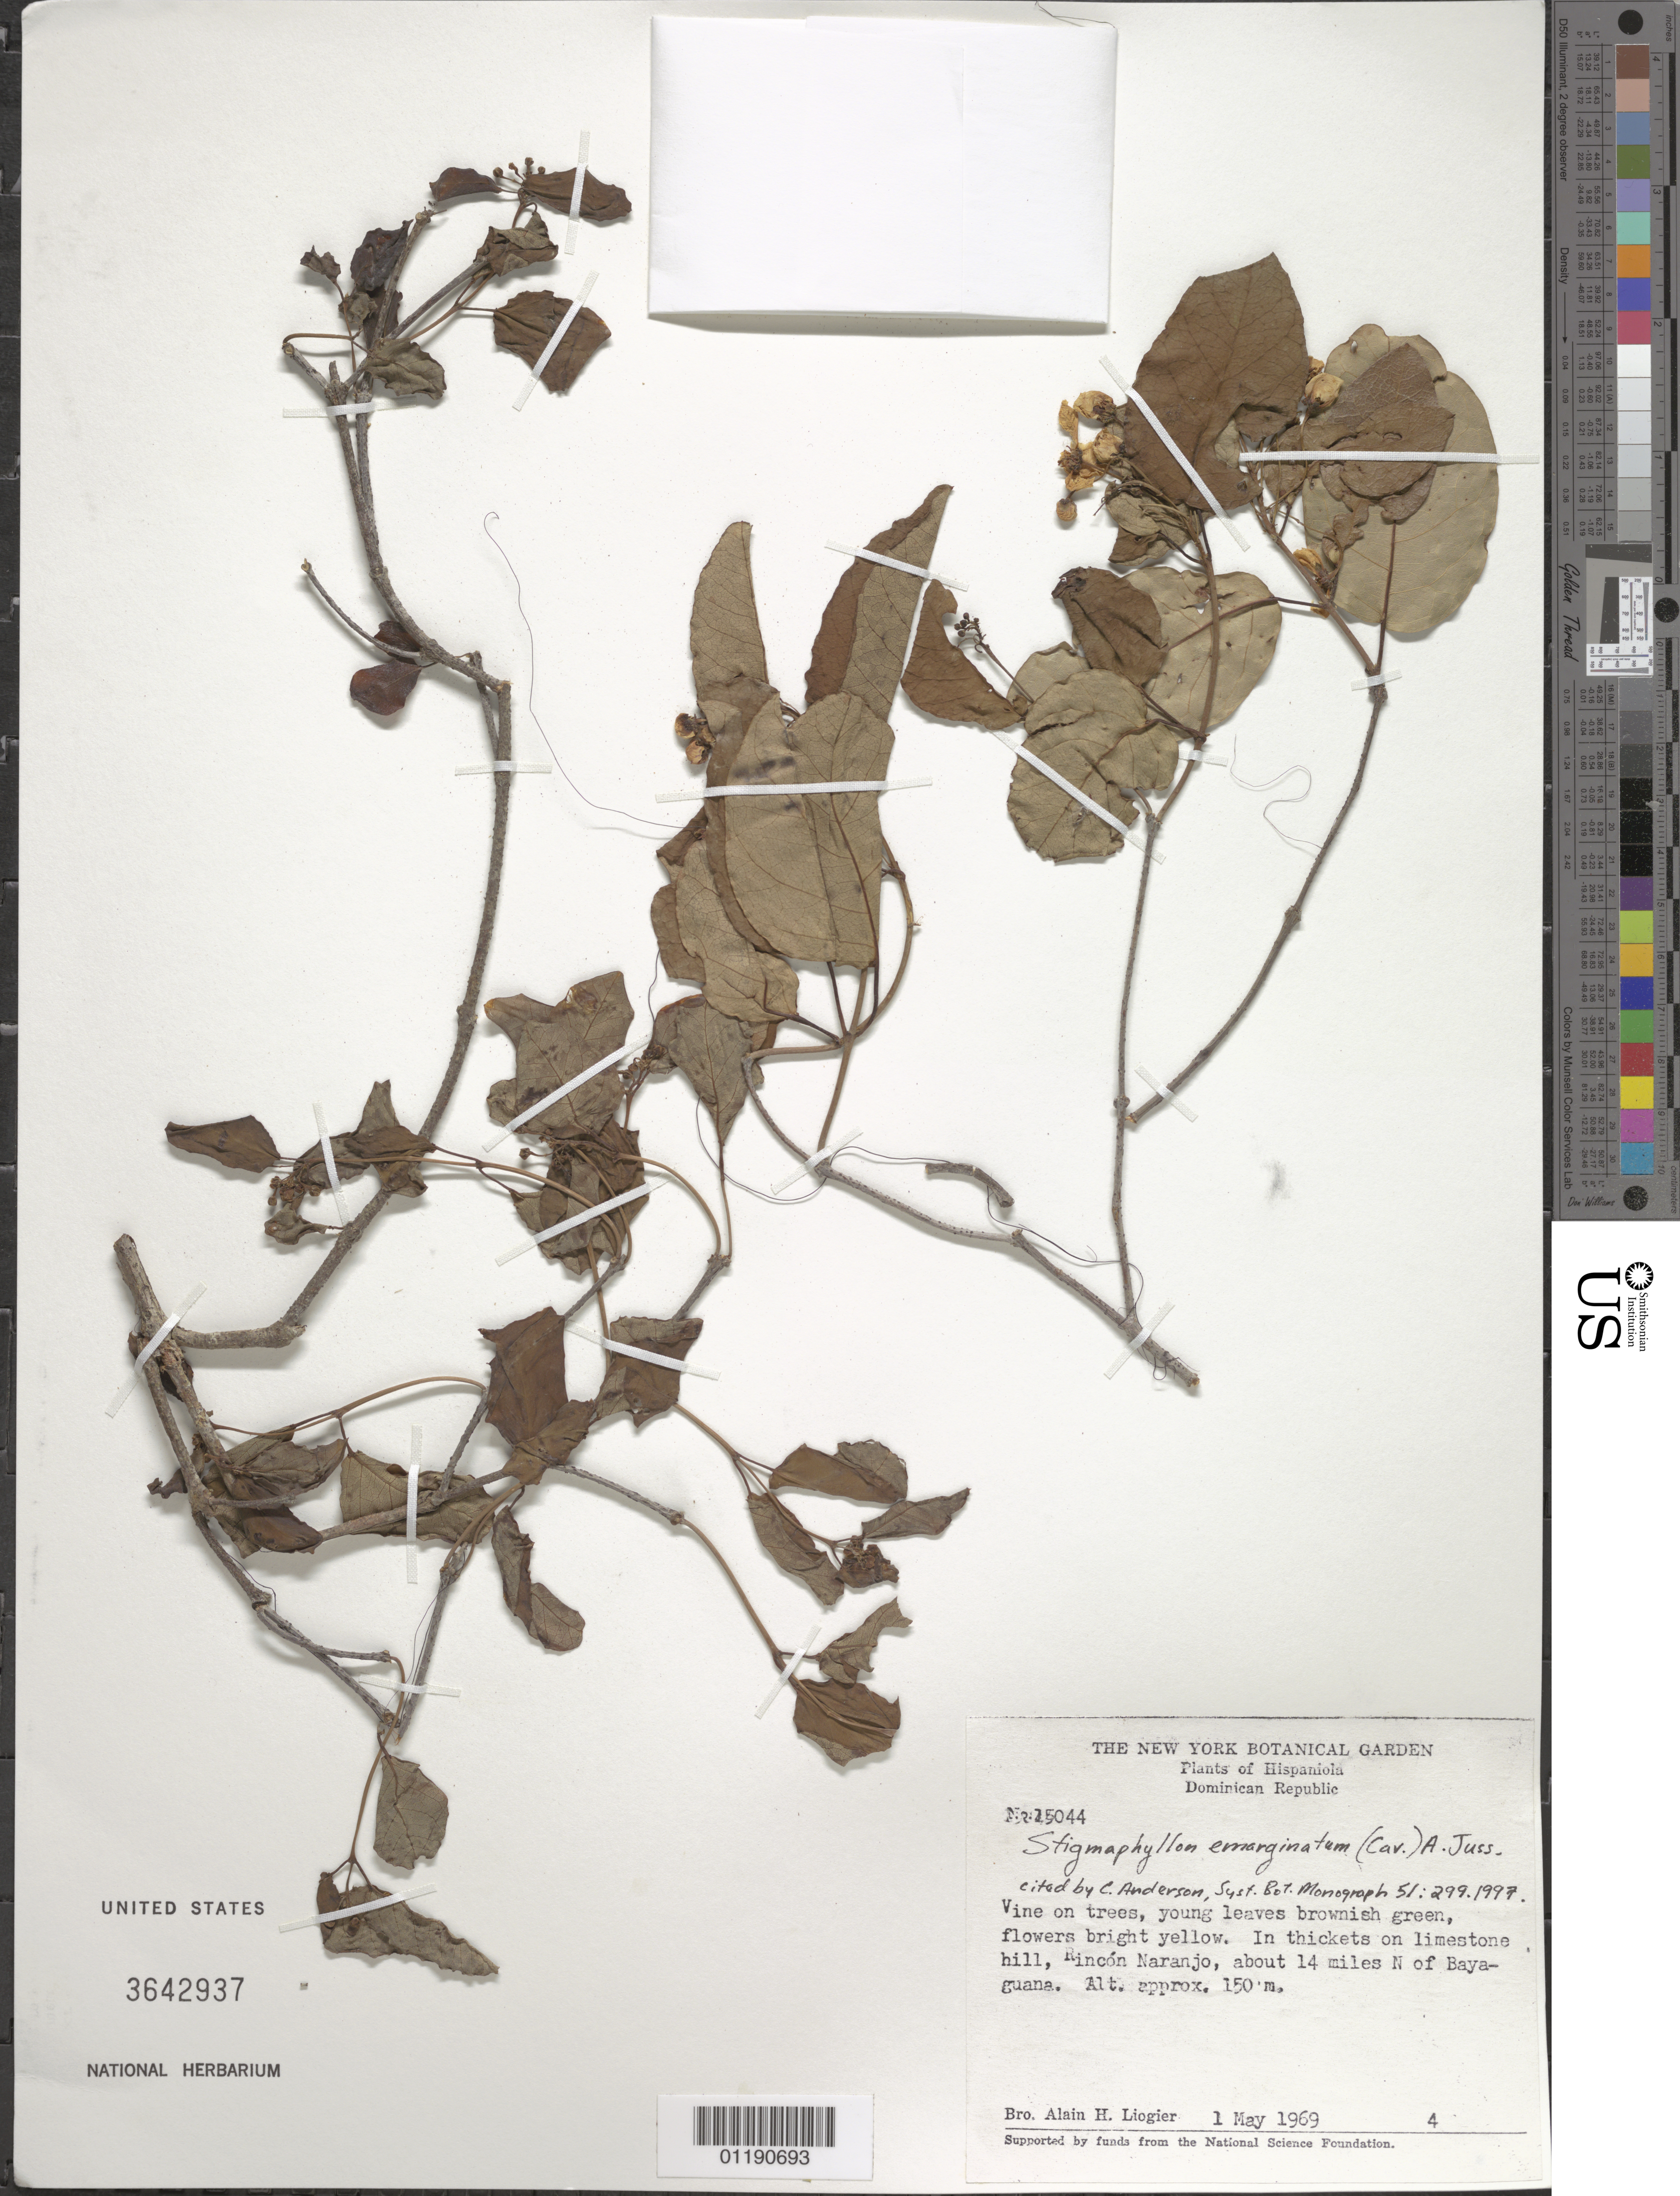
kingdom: Plantae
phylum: Tracheophyta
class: Magnoliopsida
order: Malpighiales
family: Malpighiaceae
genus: Stigmaphyllon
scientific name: Stigmaphyllon emarginatum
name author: (Cav.) A. Juss.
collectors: A. H. Liogier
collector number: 25044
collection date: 1969-05-01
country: Dominican Republic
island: Hispaniola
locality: Rincón Naranjo, about 14 miles N of Bayaguana.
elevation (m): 150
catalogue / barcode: US 3642937